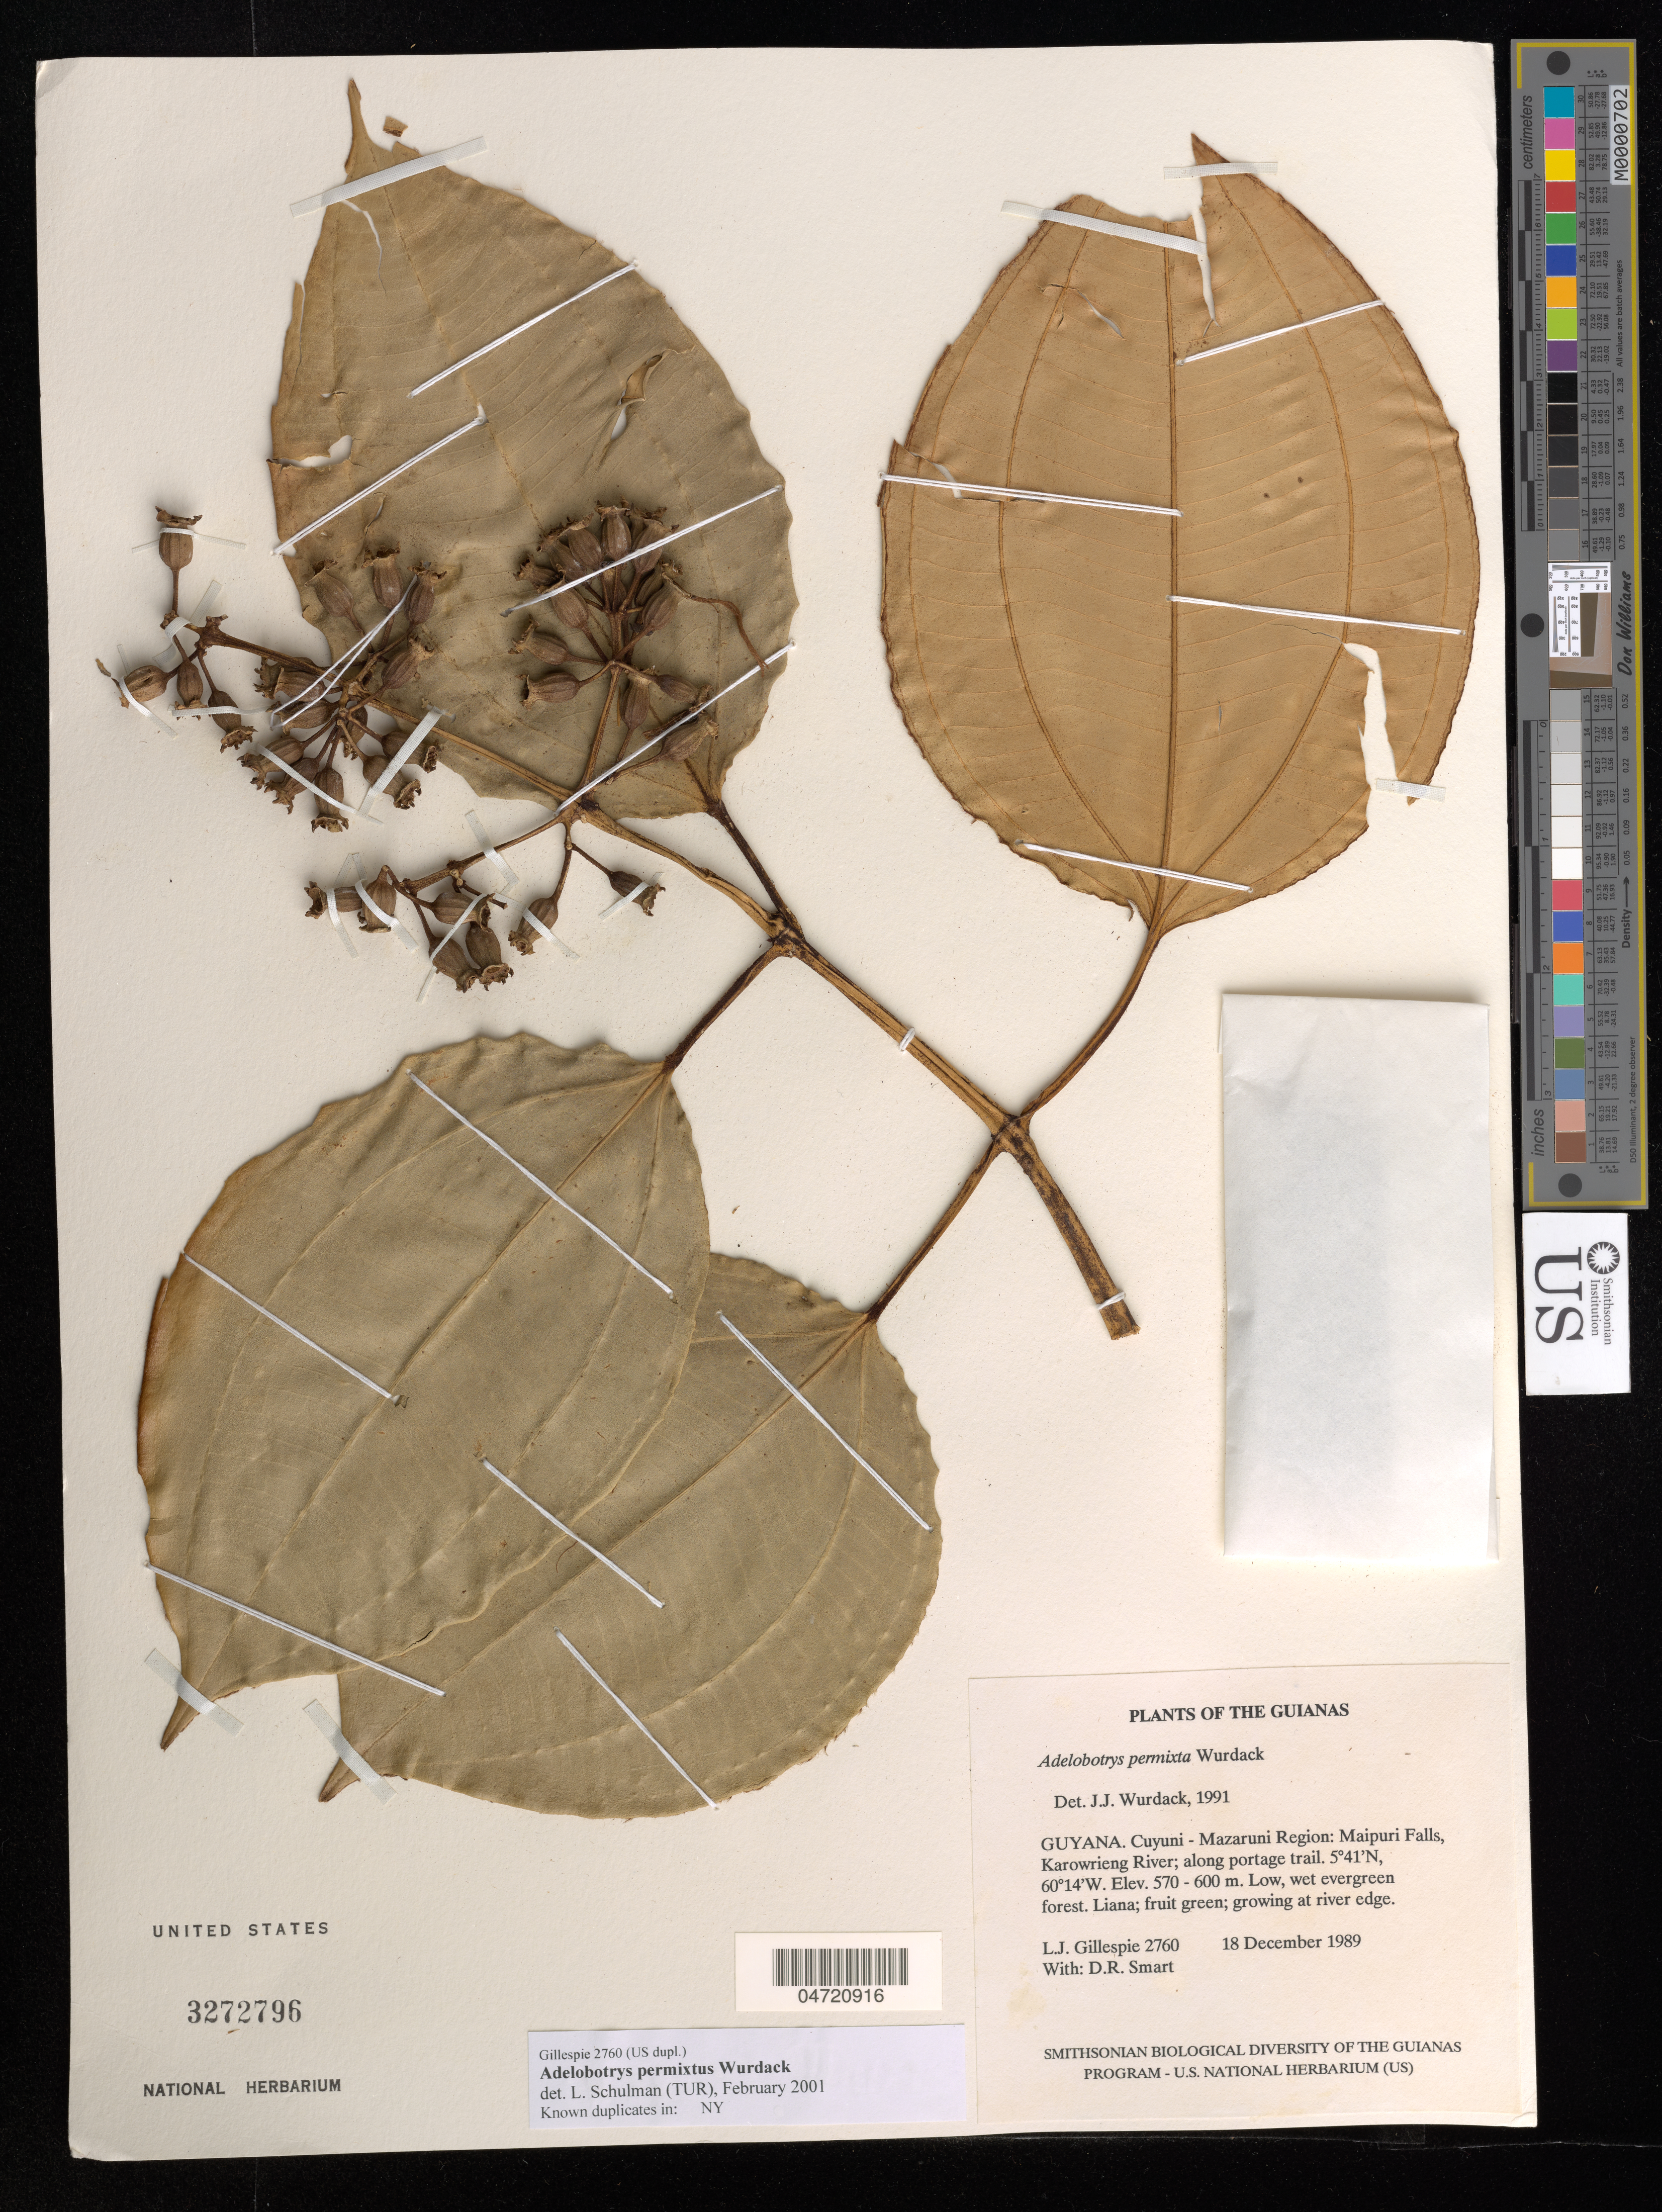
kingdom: Plantae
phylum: Tracheophyta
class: Magnoliopsida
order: Myrtales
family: Melastomataceae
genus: Adelobotrys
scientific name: Adelobotrys permixta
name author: Wurdack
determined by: Schulman, Leif, (TUR), University of Turku (FINLAND)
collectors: L. J. Gillespie & D. R. Smart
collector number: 2760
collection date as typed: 18 December 1989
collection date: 1989-12-18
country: Guyana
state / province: Cuyuni-Mazaruni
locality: Maipuri Falls, Karowrieng River; along portage trail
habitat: Low, wet evergreen forest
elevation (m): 570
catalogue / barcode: US 3272796